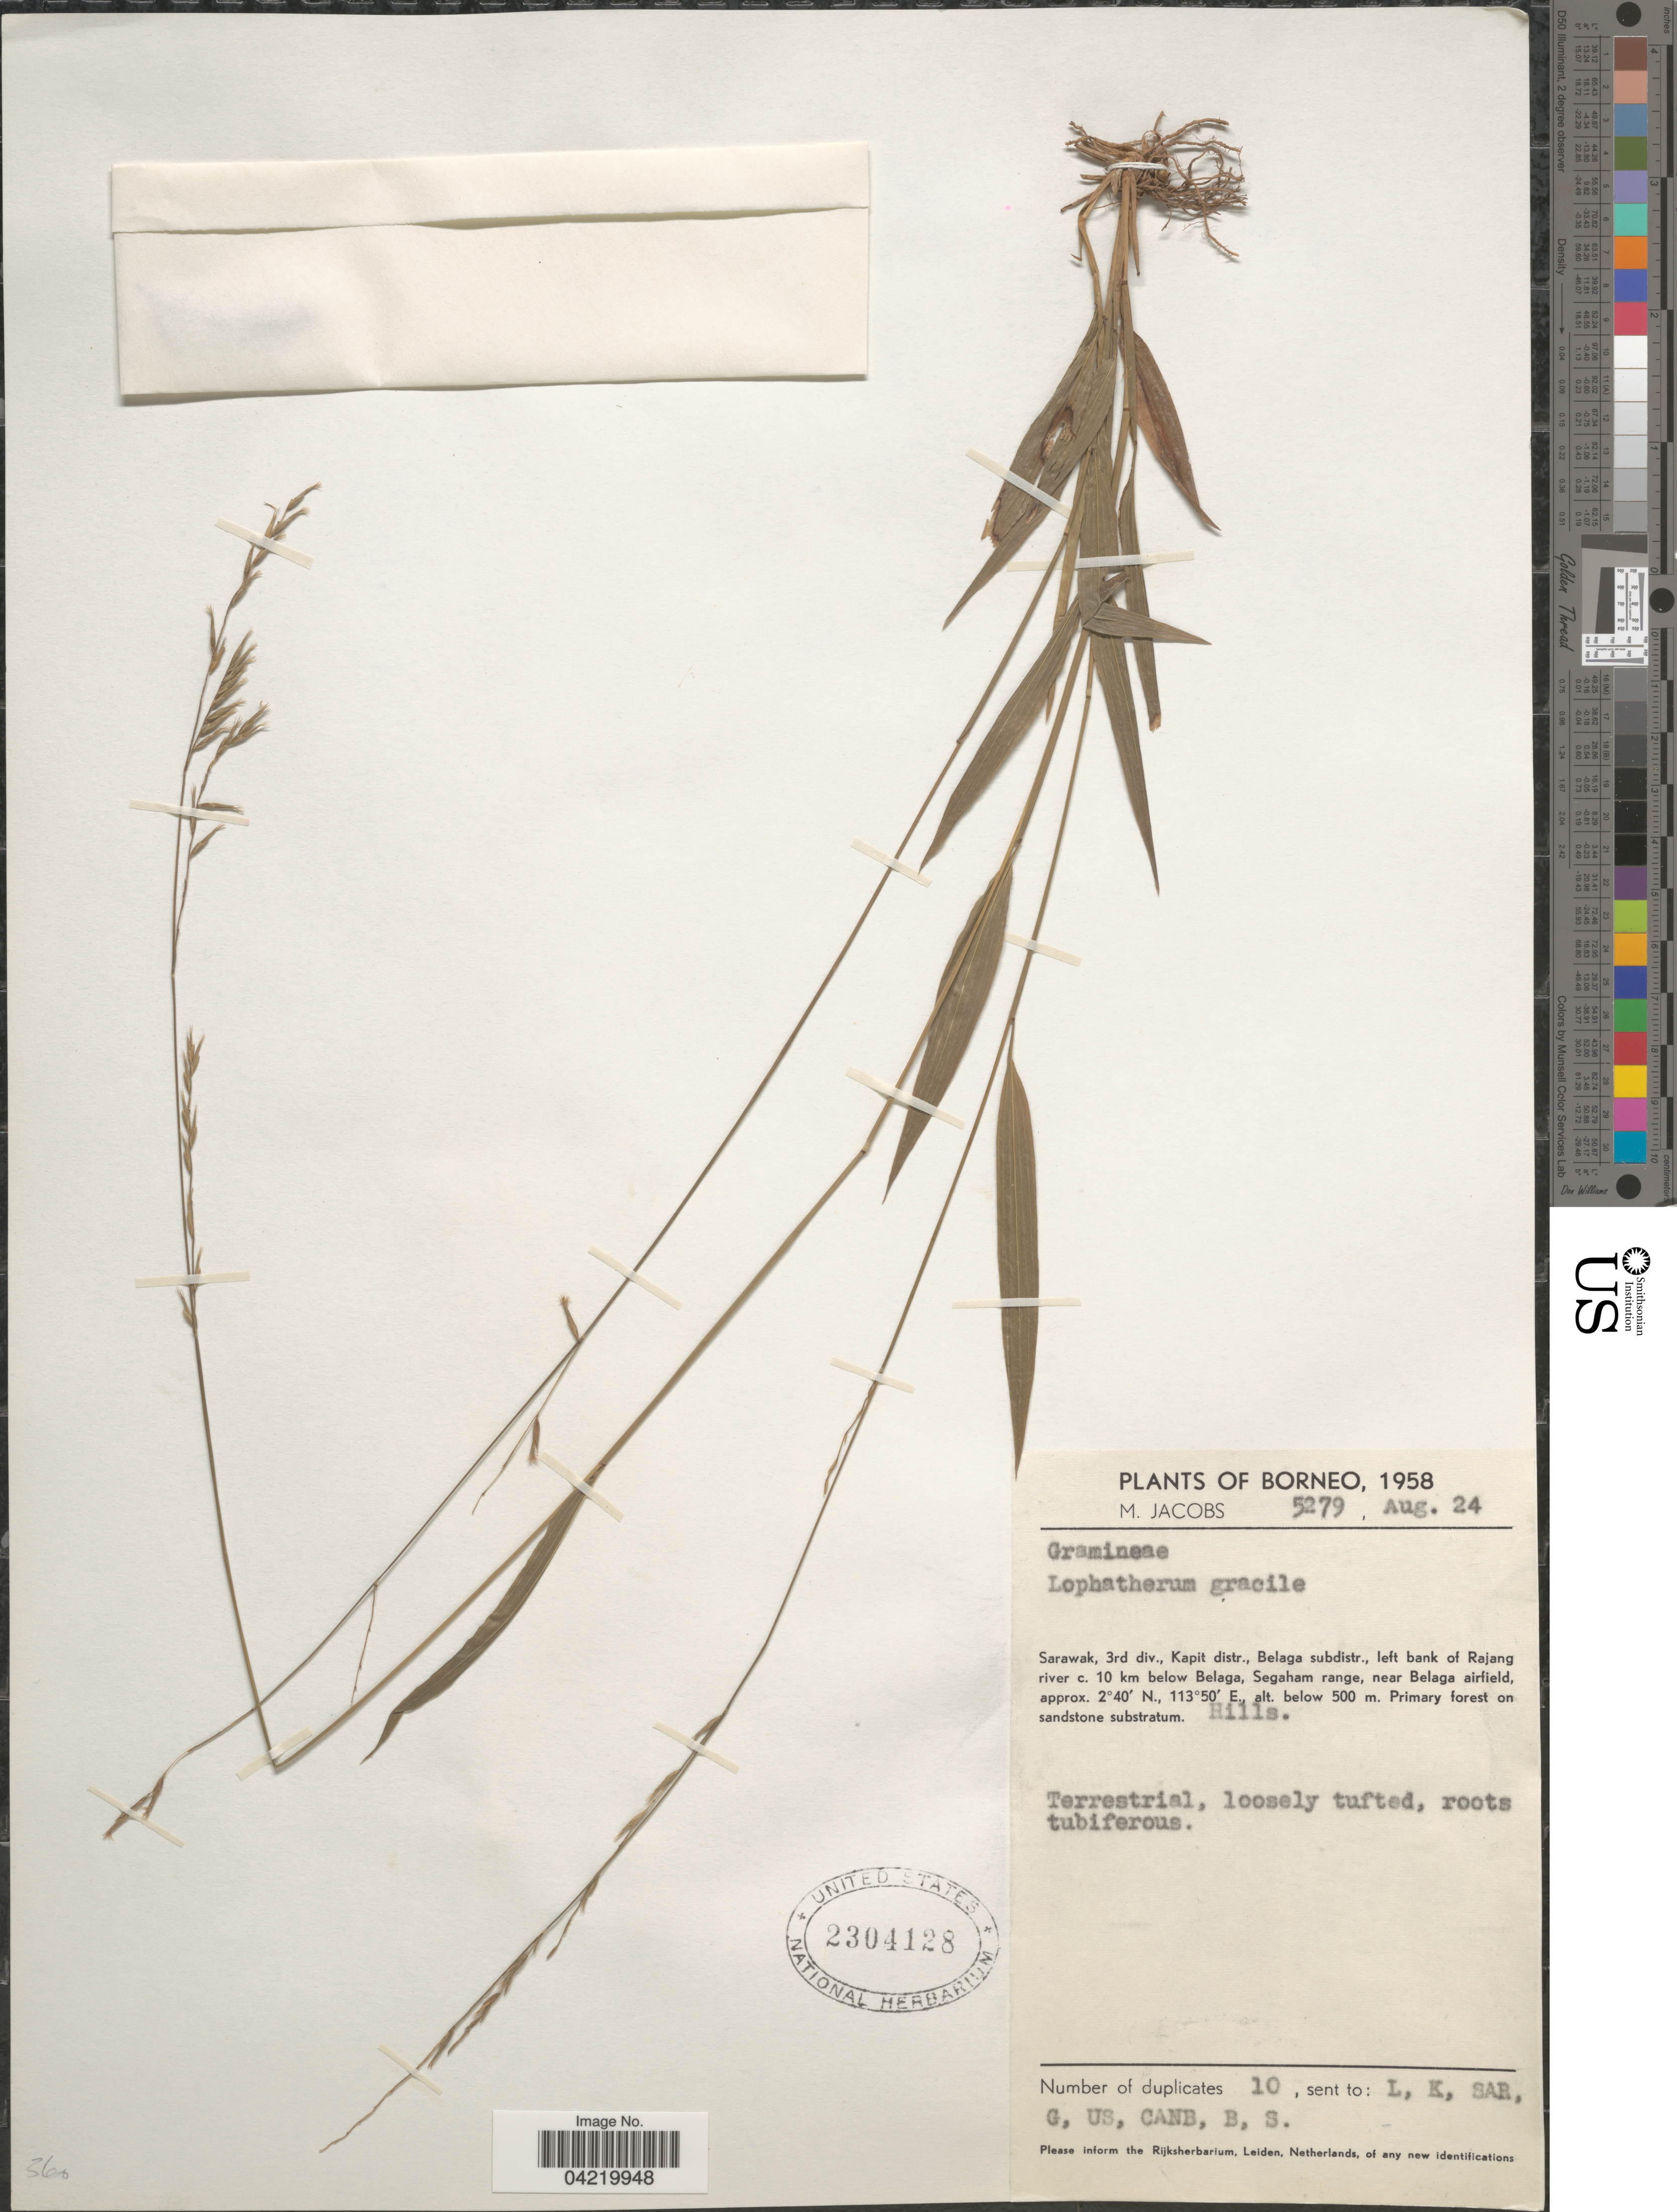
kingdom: Plantae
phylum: Tracheophyta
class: Liliopsida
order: Poales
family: Poaceae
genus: Lophatherum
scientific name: Lophatherum gracile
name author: Brongn.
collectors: M. Jacobs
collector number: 5279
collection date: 1958-08-24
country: Malaysia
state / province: Sarawak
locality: Borneo. Sarawak, 3rd div., Kapit distr., Belaga subdistr., left bank of Rajang river c. 10 km below Belaga, Segaham range, near Balaga airfield.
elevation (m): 500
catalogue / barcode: US 2304128